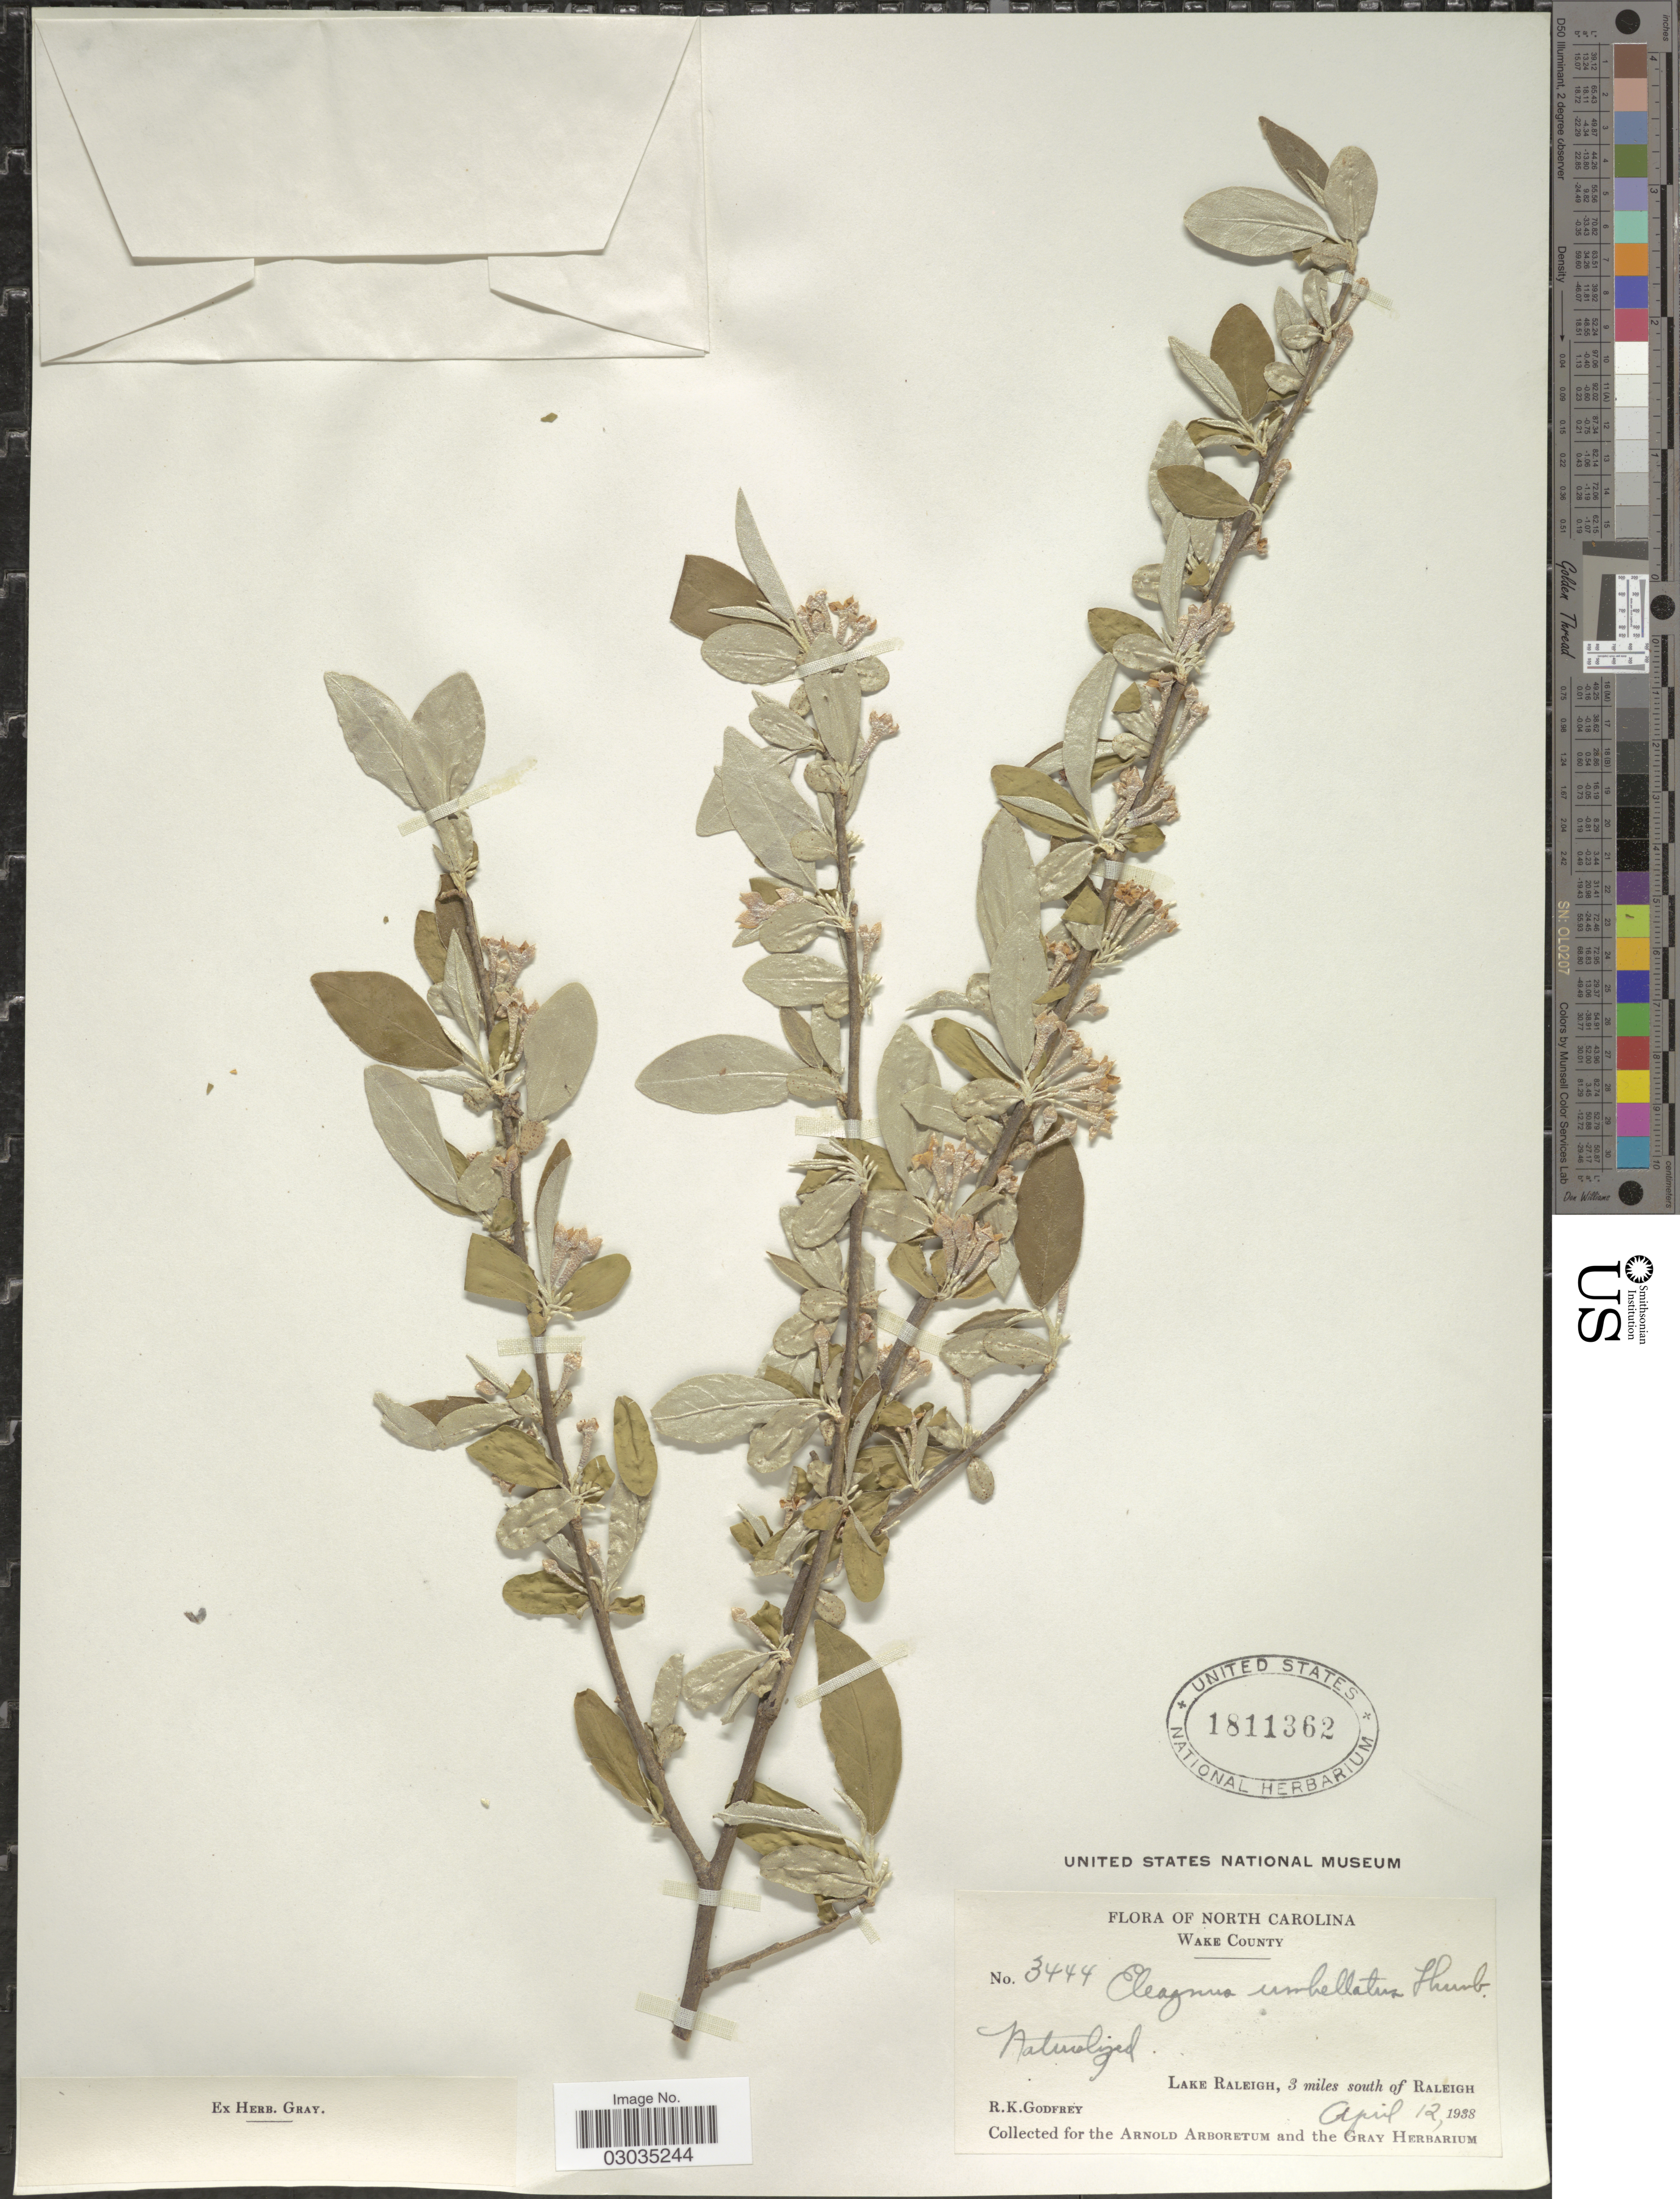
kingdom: Plantae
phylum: Tracheophyta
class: Magnoliopsida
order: Rosales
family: Elaeagnaceae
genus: Elaeagnus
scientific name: Elaeagnus umbellata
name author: Thunb.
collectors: R. K. Godfrey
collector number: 3444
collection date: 1938-04-12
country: United States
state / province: North Carolina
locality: Wake County, Lake Raleigh, 3 miles south of Raleigh.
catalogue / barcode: US 1811362